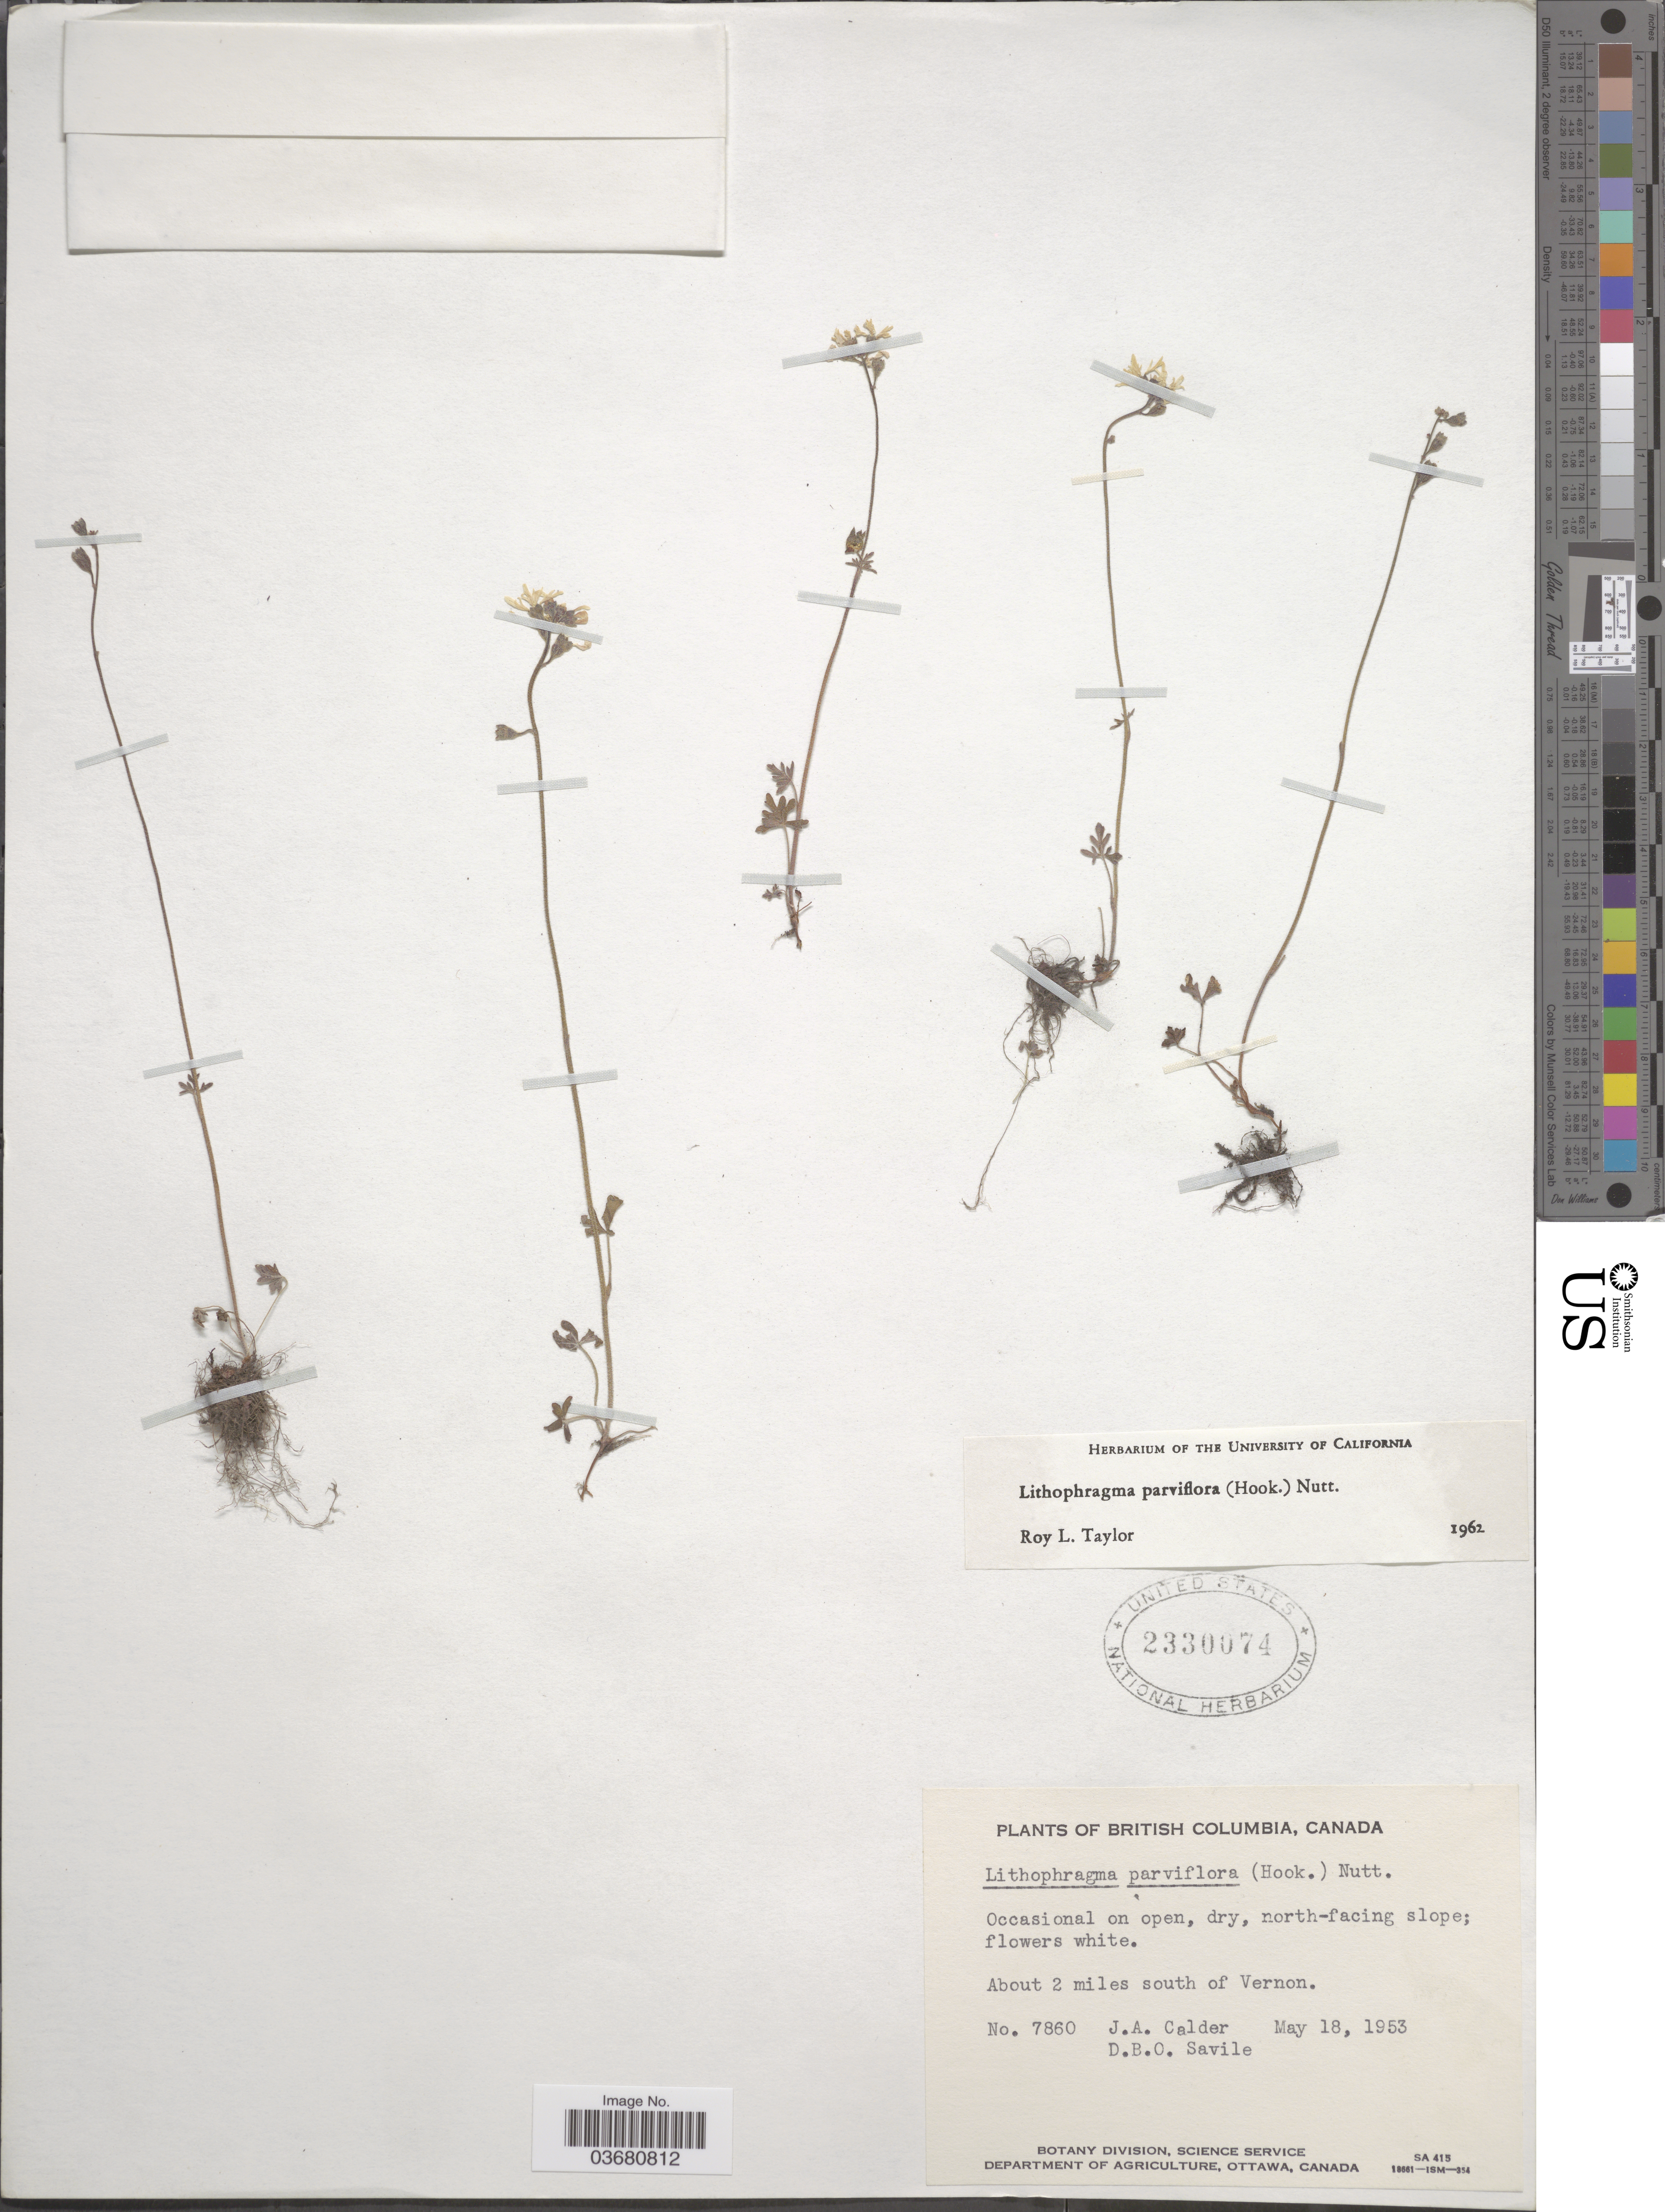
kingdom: Plantae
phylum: Tracheophyta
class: Magnoliopsida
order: Saxifragales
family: Saxifragaceae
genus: Lithophragma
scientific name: Lithophragma parviflorum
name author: (Hook.) Nutt.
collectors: J. A. Calder & D. Savile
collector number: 7860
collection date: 1953-05-18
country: Canada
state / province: British Columbia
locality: Occasional on open, dry, north-facing slope; About 2 miles south of Vernon.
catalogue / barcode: US 2330074